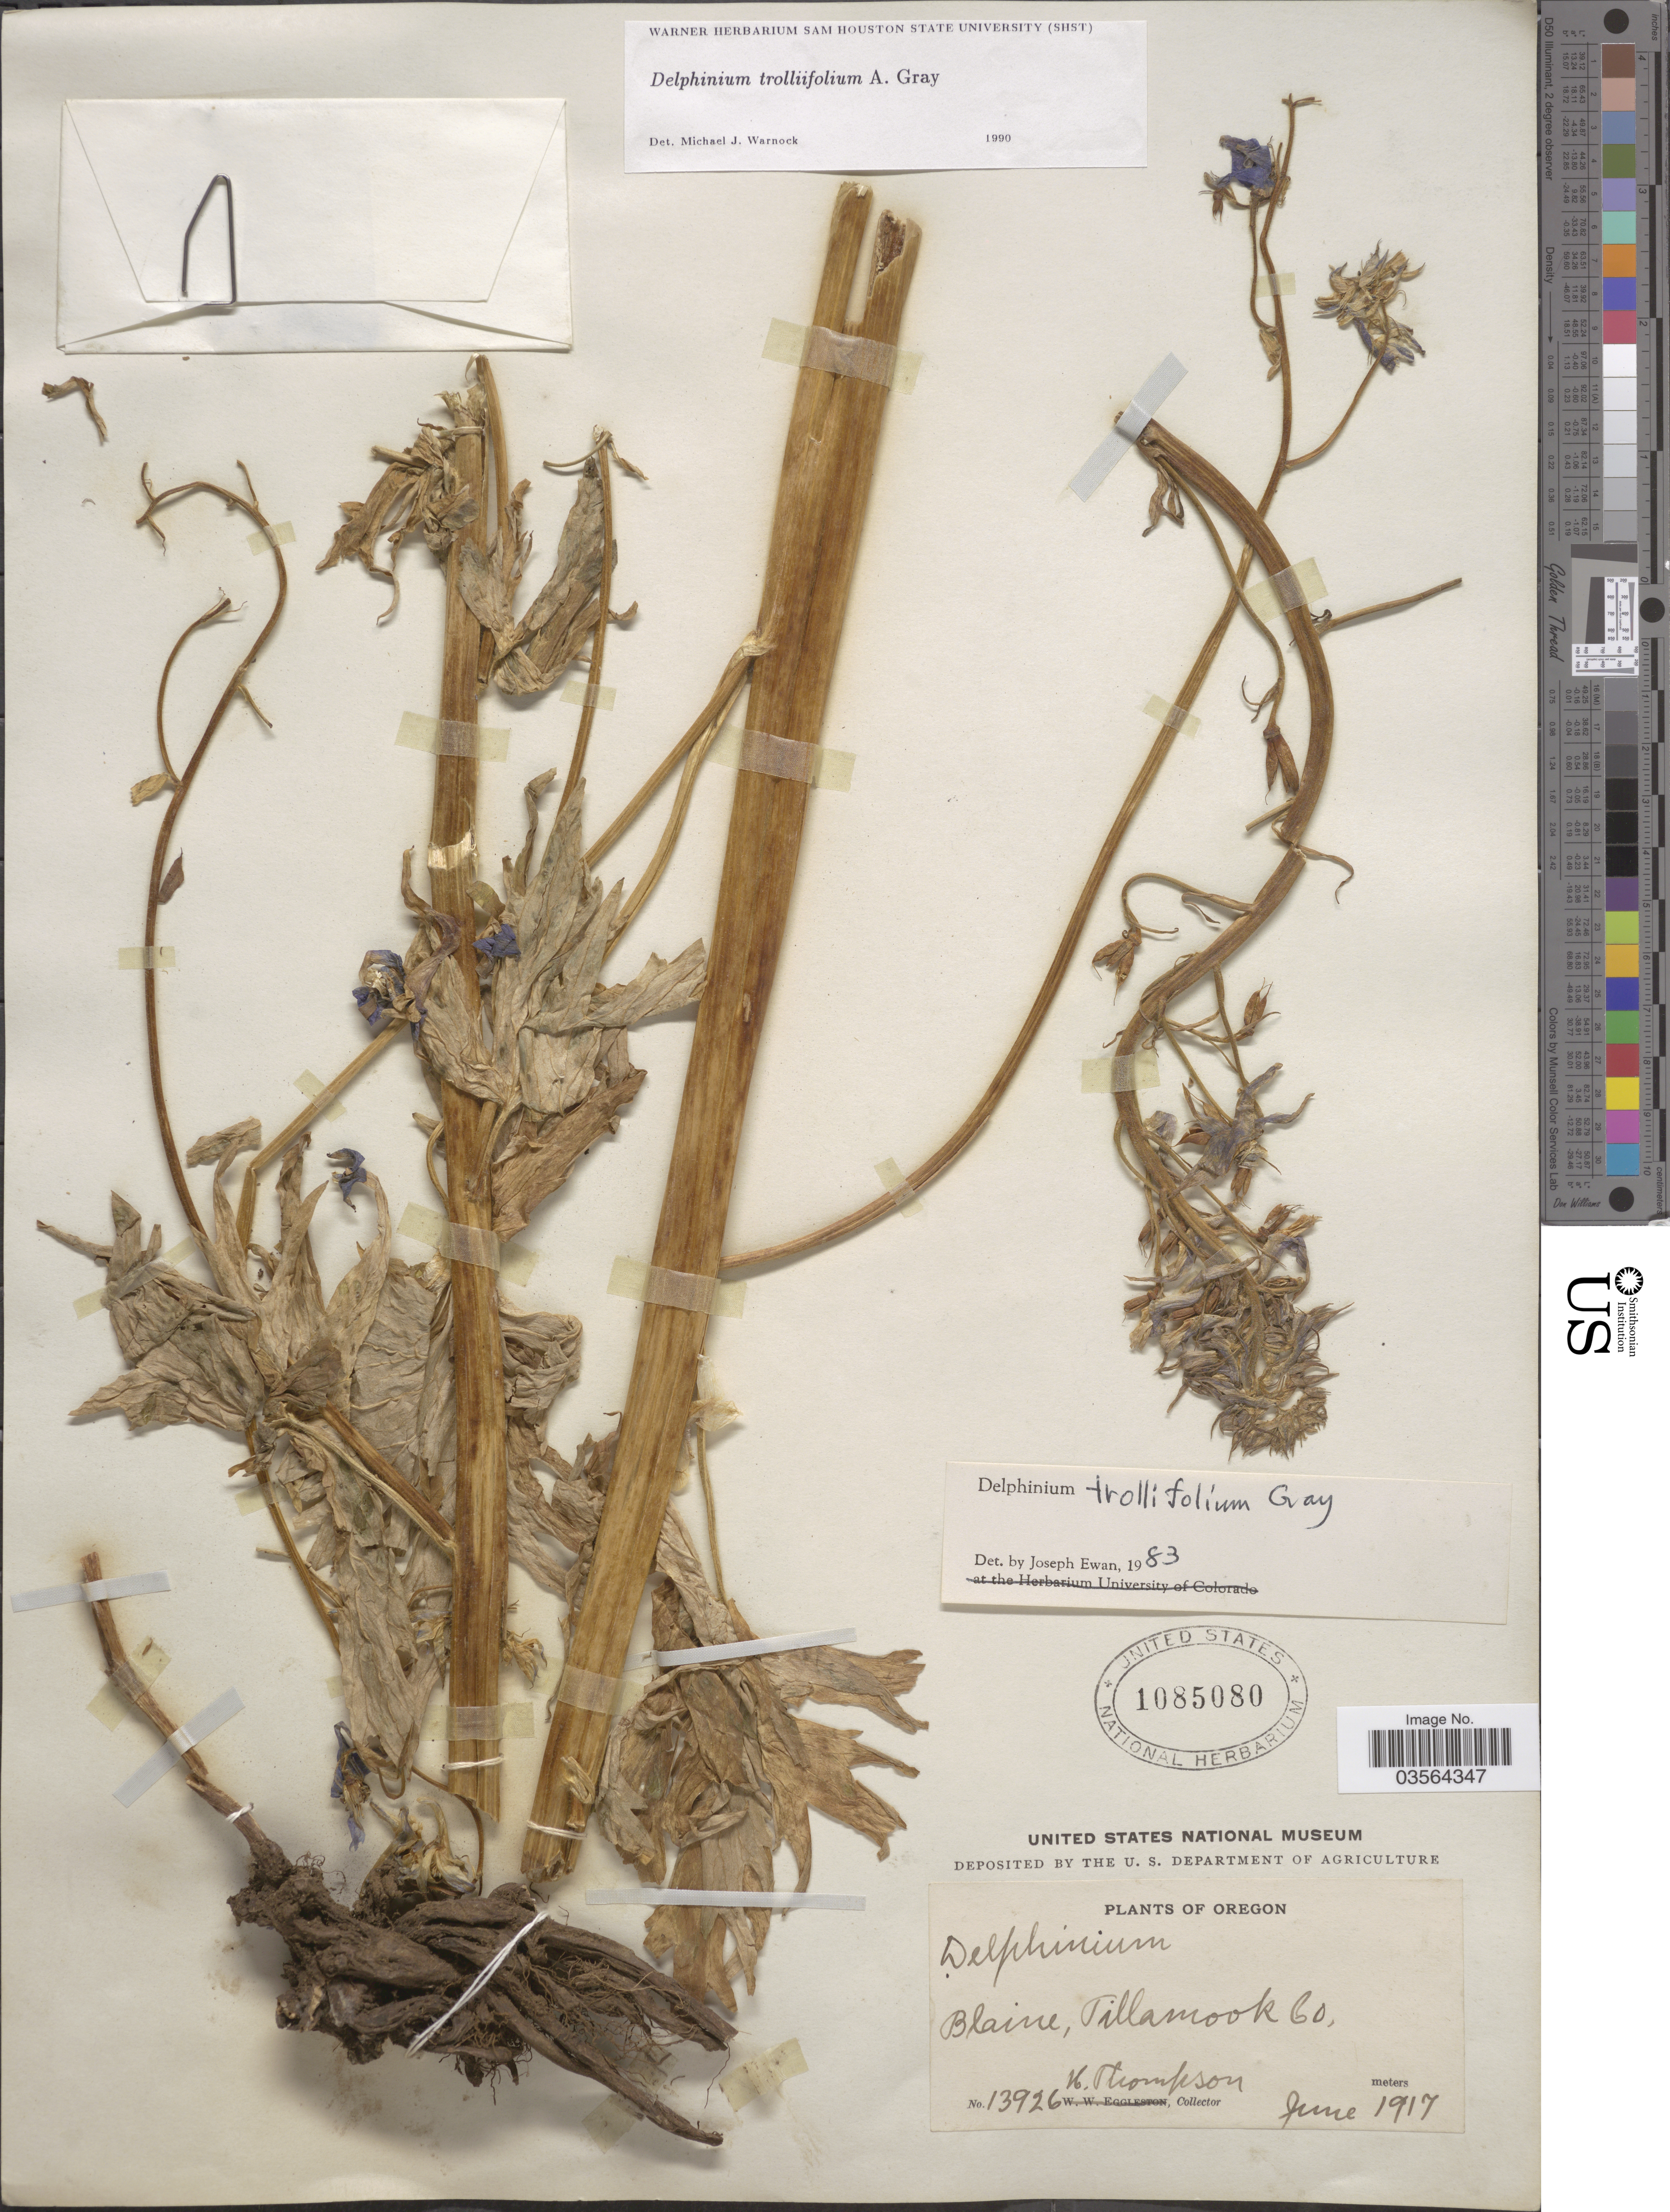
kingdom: Plantae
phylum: Tracheophyta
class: Magnoliopsida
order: Ranunculales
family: Ranunculaceae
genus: Delphinium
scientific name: Delphinium trolliifolium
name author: A. Gray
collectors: H. Thompson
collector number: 13926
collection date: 1917-06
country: United States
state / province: Oregon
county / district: Tillamook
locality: Blaine, Tillamook Co.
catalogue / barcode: US 1085080